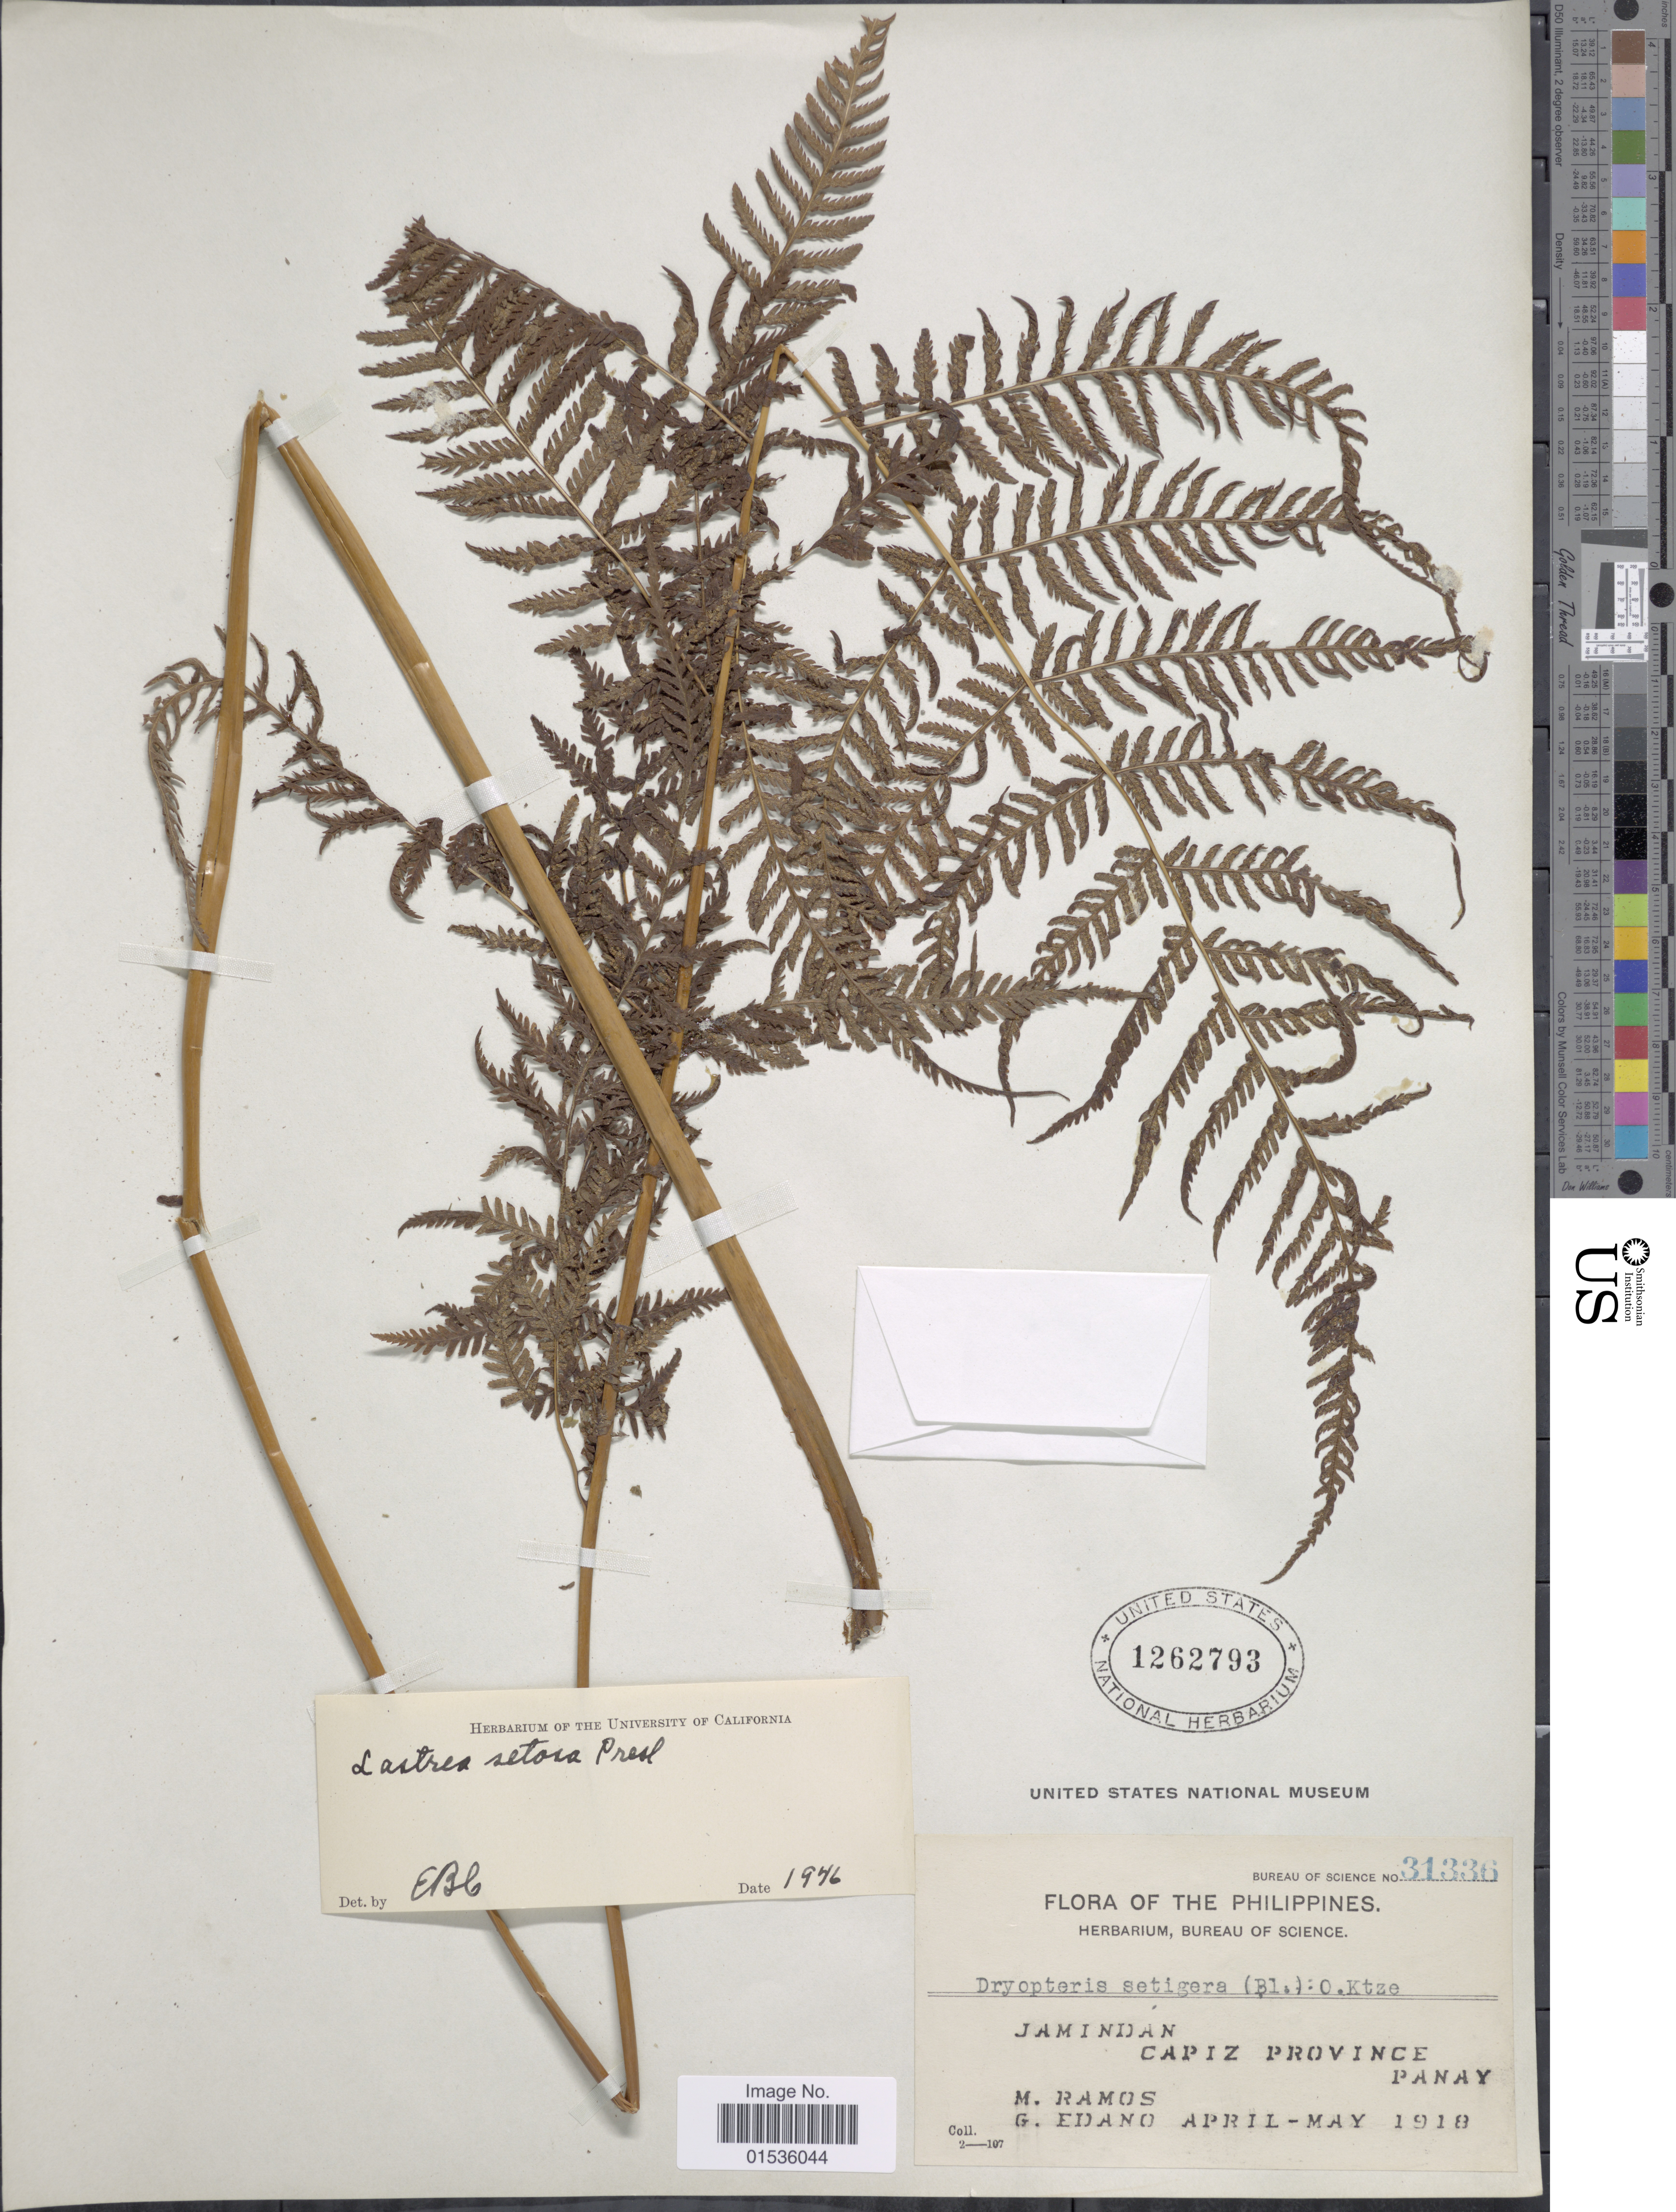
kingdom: Plantae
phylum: Tracheophyta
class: Polypodiopsida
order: Polypodiales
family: Thelypteridaceae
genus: Macrothelypteris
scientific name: Macrothelypteris torresiana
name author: (Gaudich.) Ching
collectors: M. Ramos & G. Edaño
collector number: Bureau of Science 31336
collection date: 1918-04/1918-05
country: Philippines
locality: Philippines, Jamindan, Capiz Province, Panay.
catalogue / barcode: US 1262793